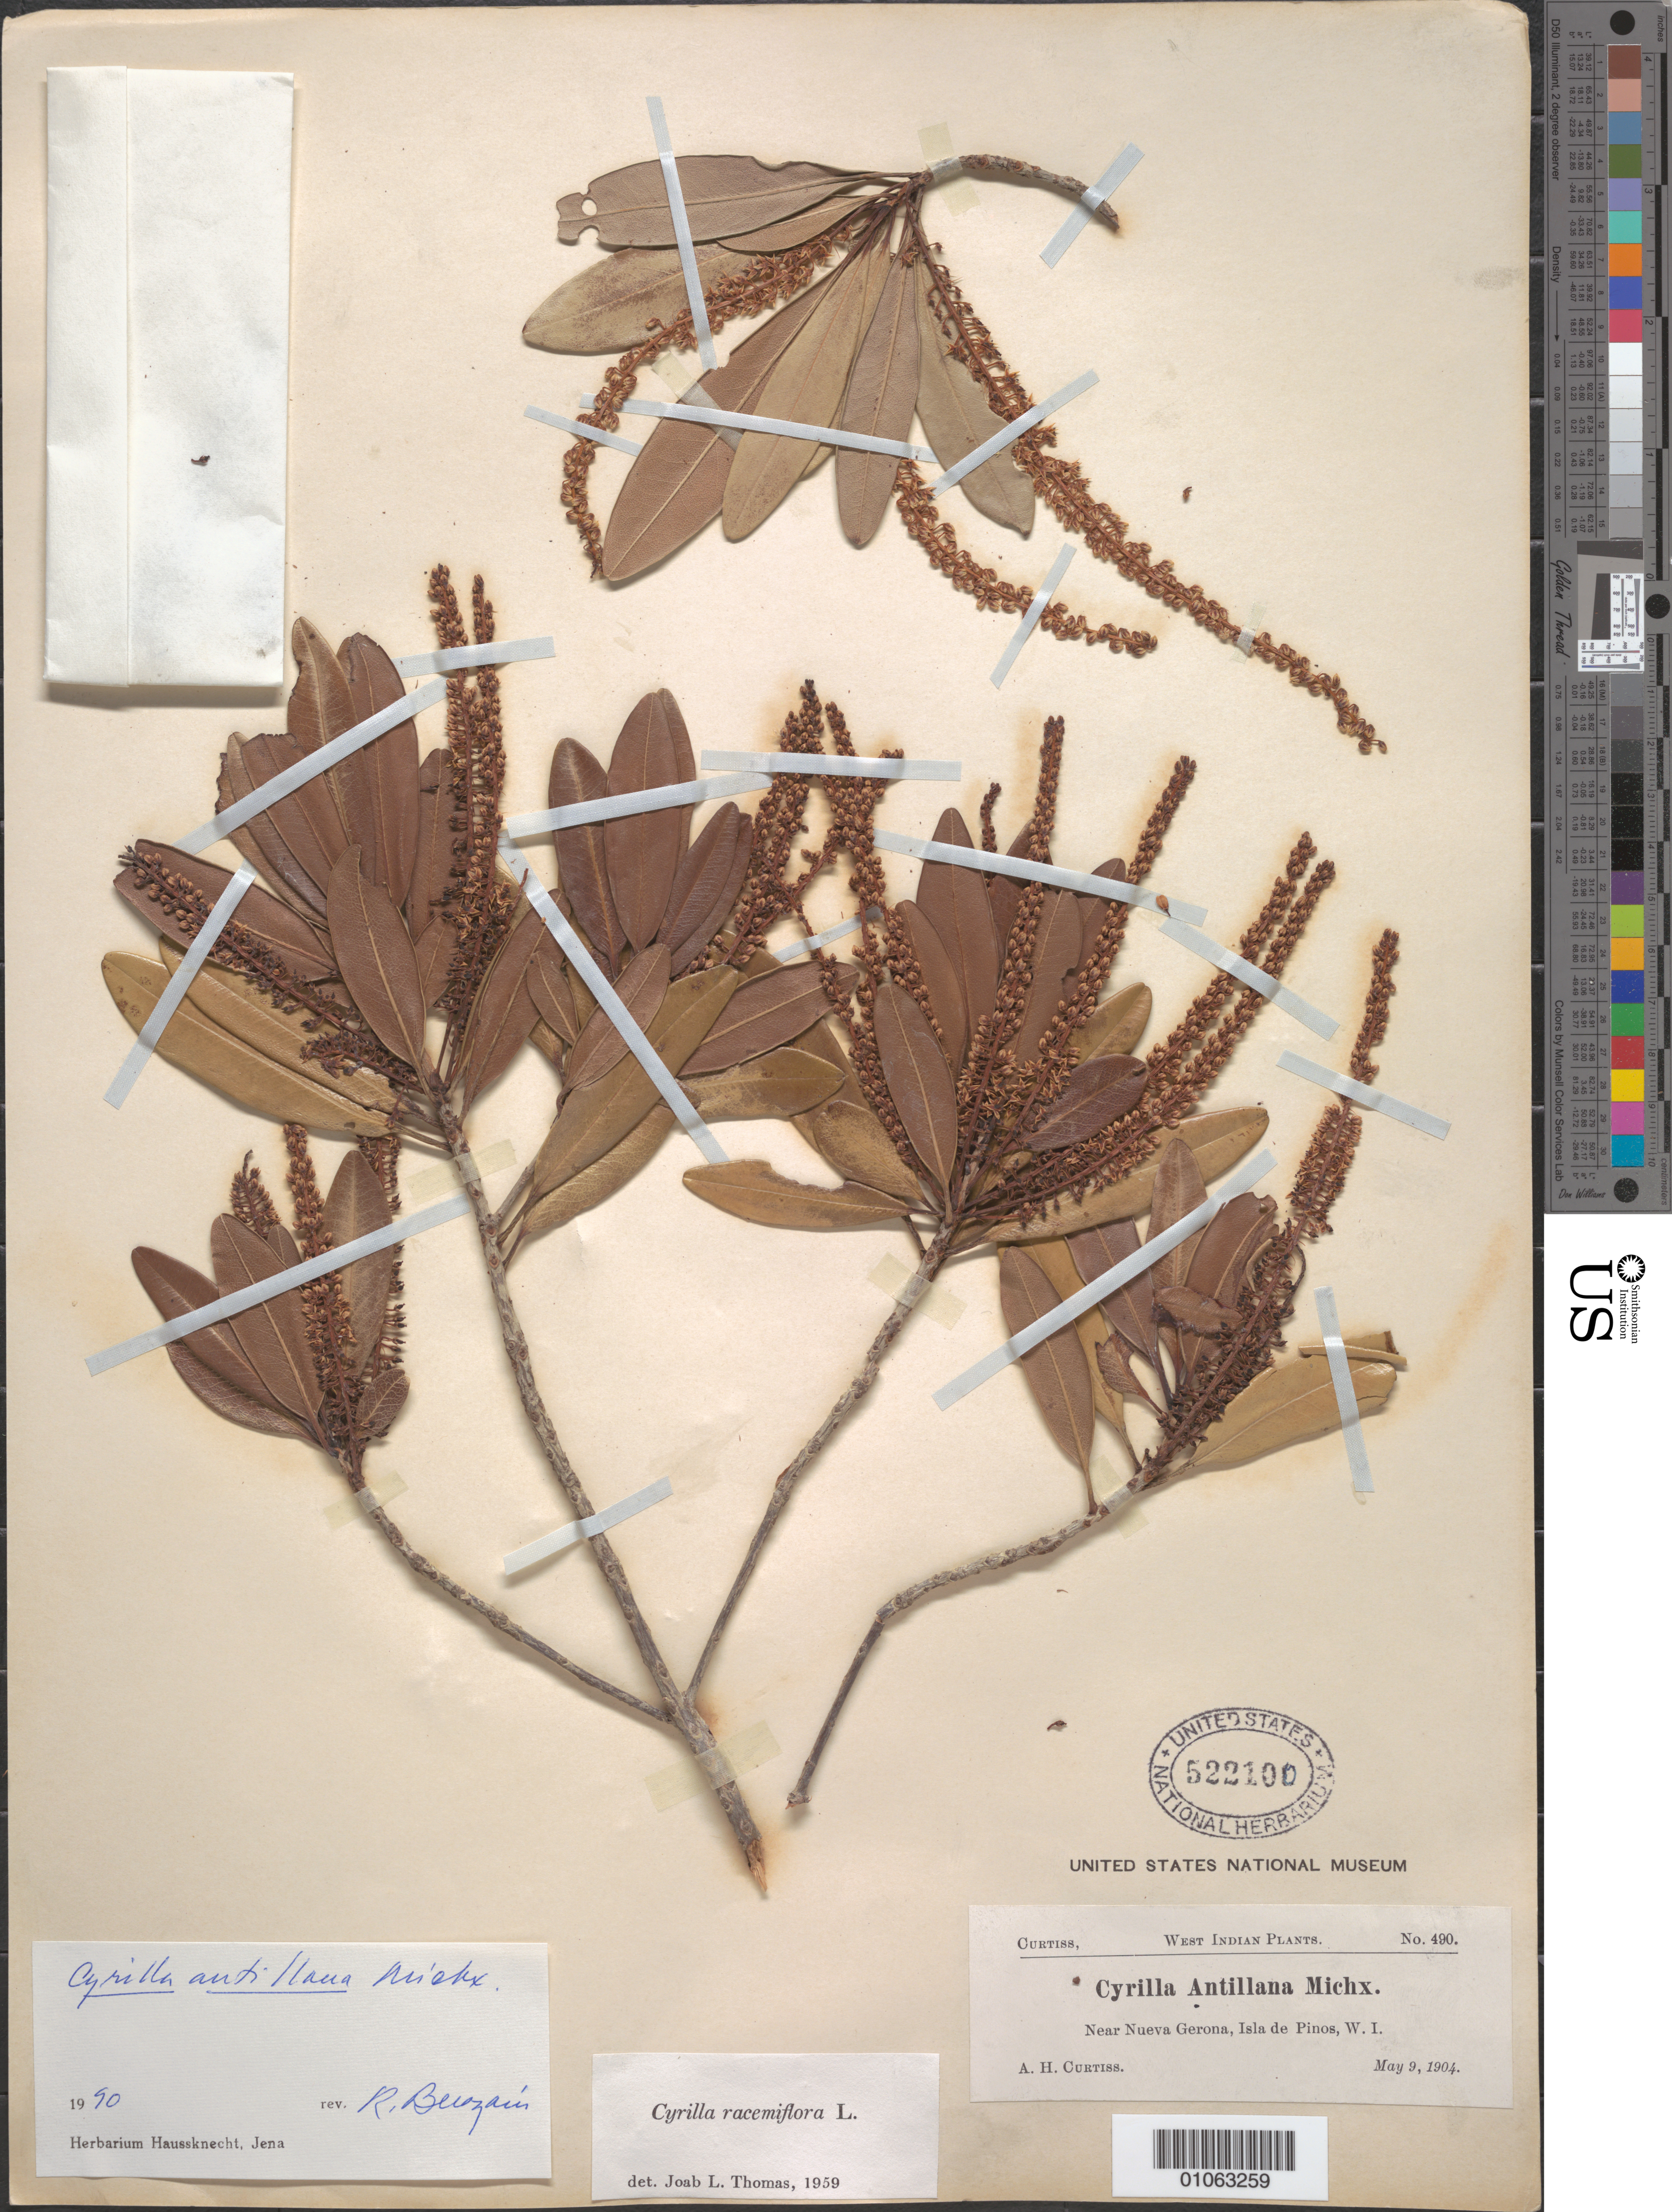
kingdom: Plantae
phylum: Tracheophyta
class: Magnoliopsida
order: Ericales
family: Cyrillaceae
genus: Cyrilla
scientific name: Cyrilla antillana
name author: Michx.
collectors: A. H. Curtiss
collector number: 490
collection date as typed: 09 May 1904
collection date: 1904-05-09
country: Cuba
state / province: Isla de La Juventud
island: Isla de la Juventud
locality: Isle of Pines, Near Nueva Gerona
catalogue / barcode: US 522100